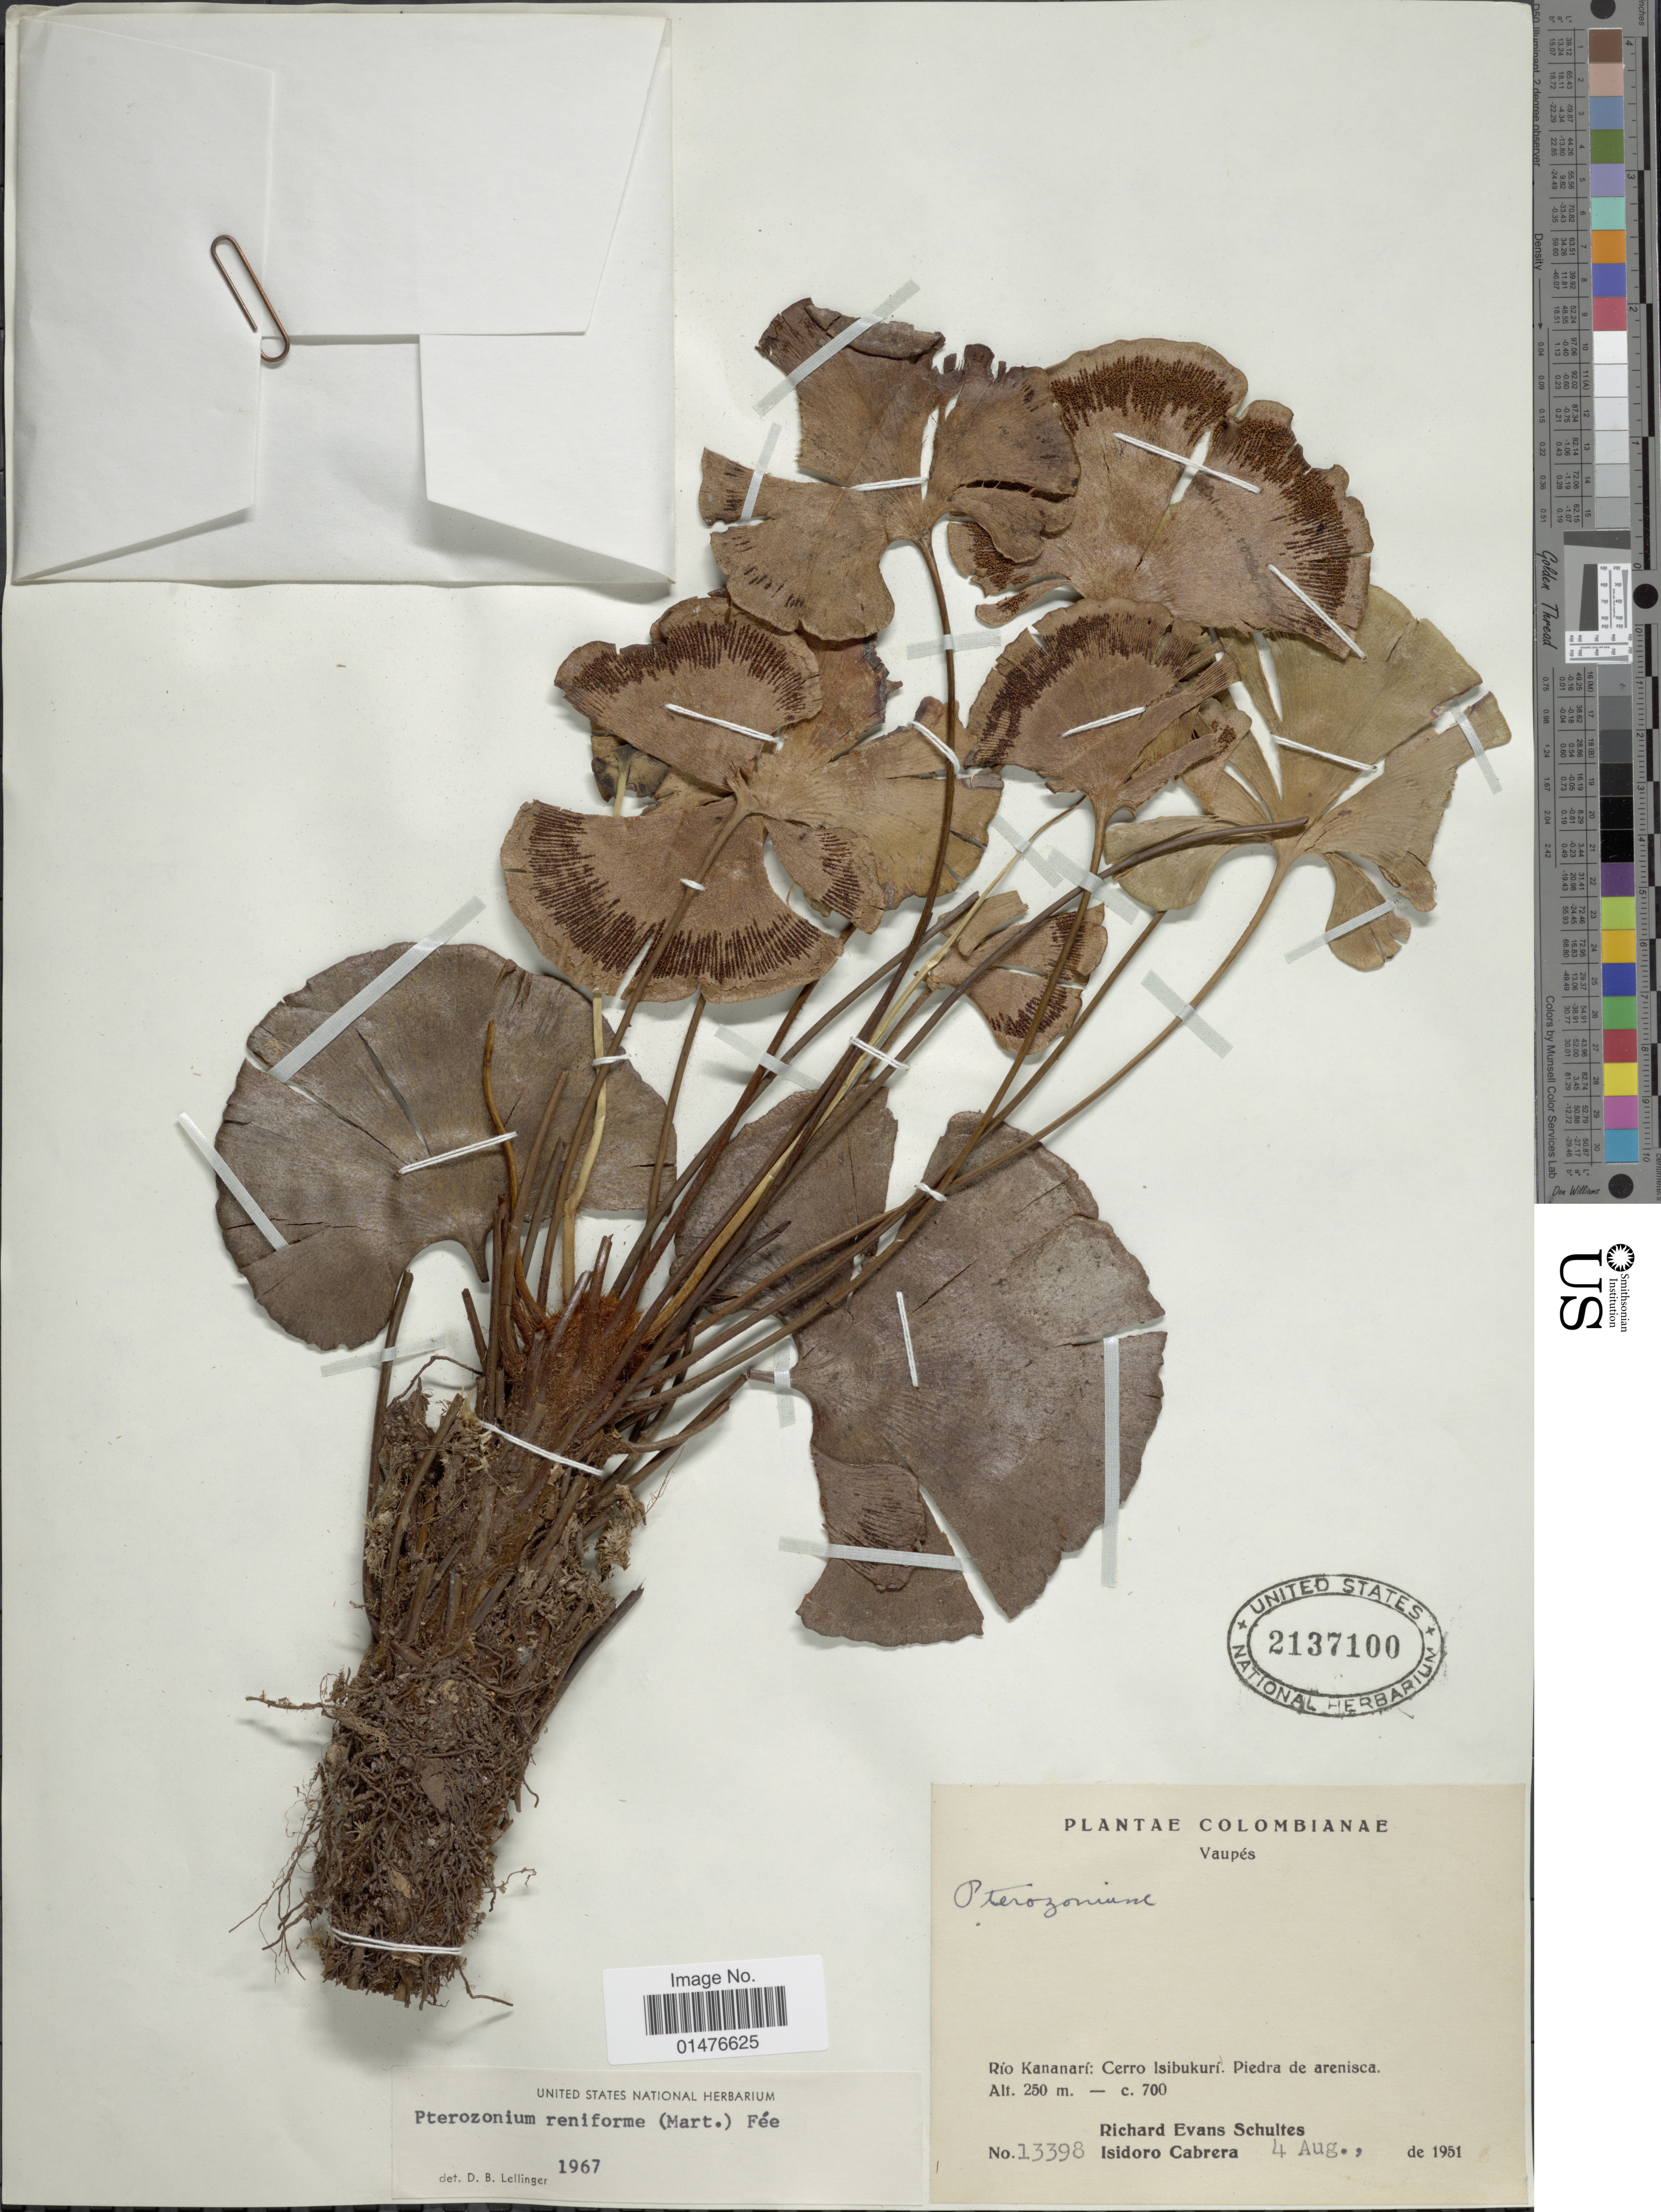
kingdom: Plantae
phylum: Tracheophyta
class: Polypodiopsida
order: Polypodiales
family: Pteridaceae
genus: Pterozonium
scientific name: Pterozonium reniforme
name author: (Mart.) Fée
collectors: R. E. Schultes & I. Cabrera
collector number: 13398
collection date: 1951-08-04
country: Colombia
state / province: Vaupés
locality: Río Kananarí: Cerro Isibukuri, Piedra de arencisca.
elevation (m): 250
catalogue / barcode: US 2137100